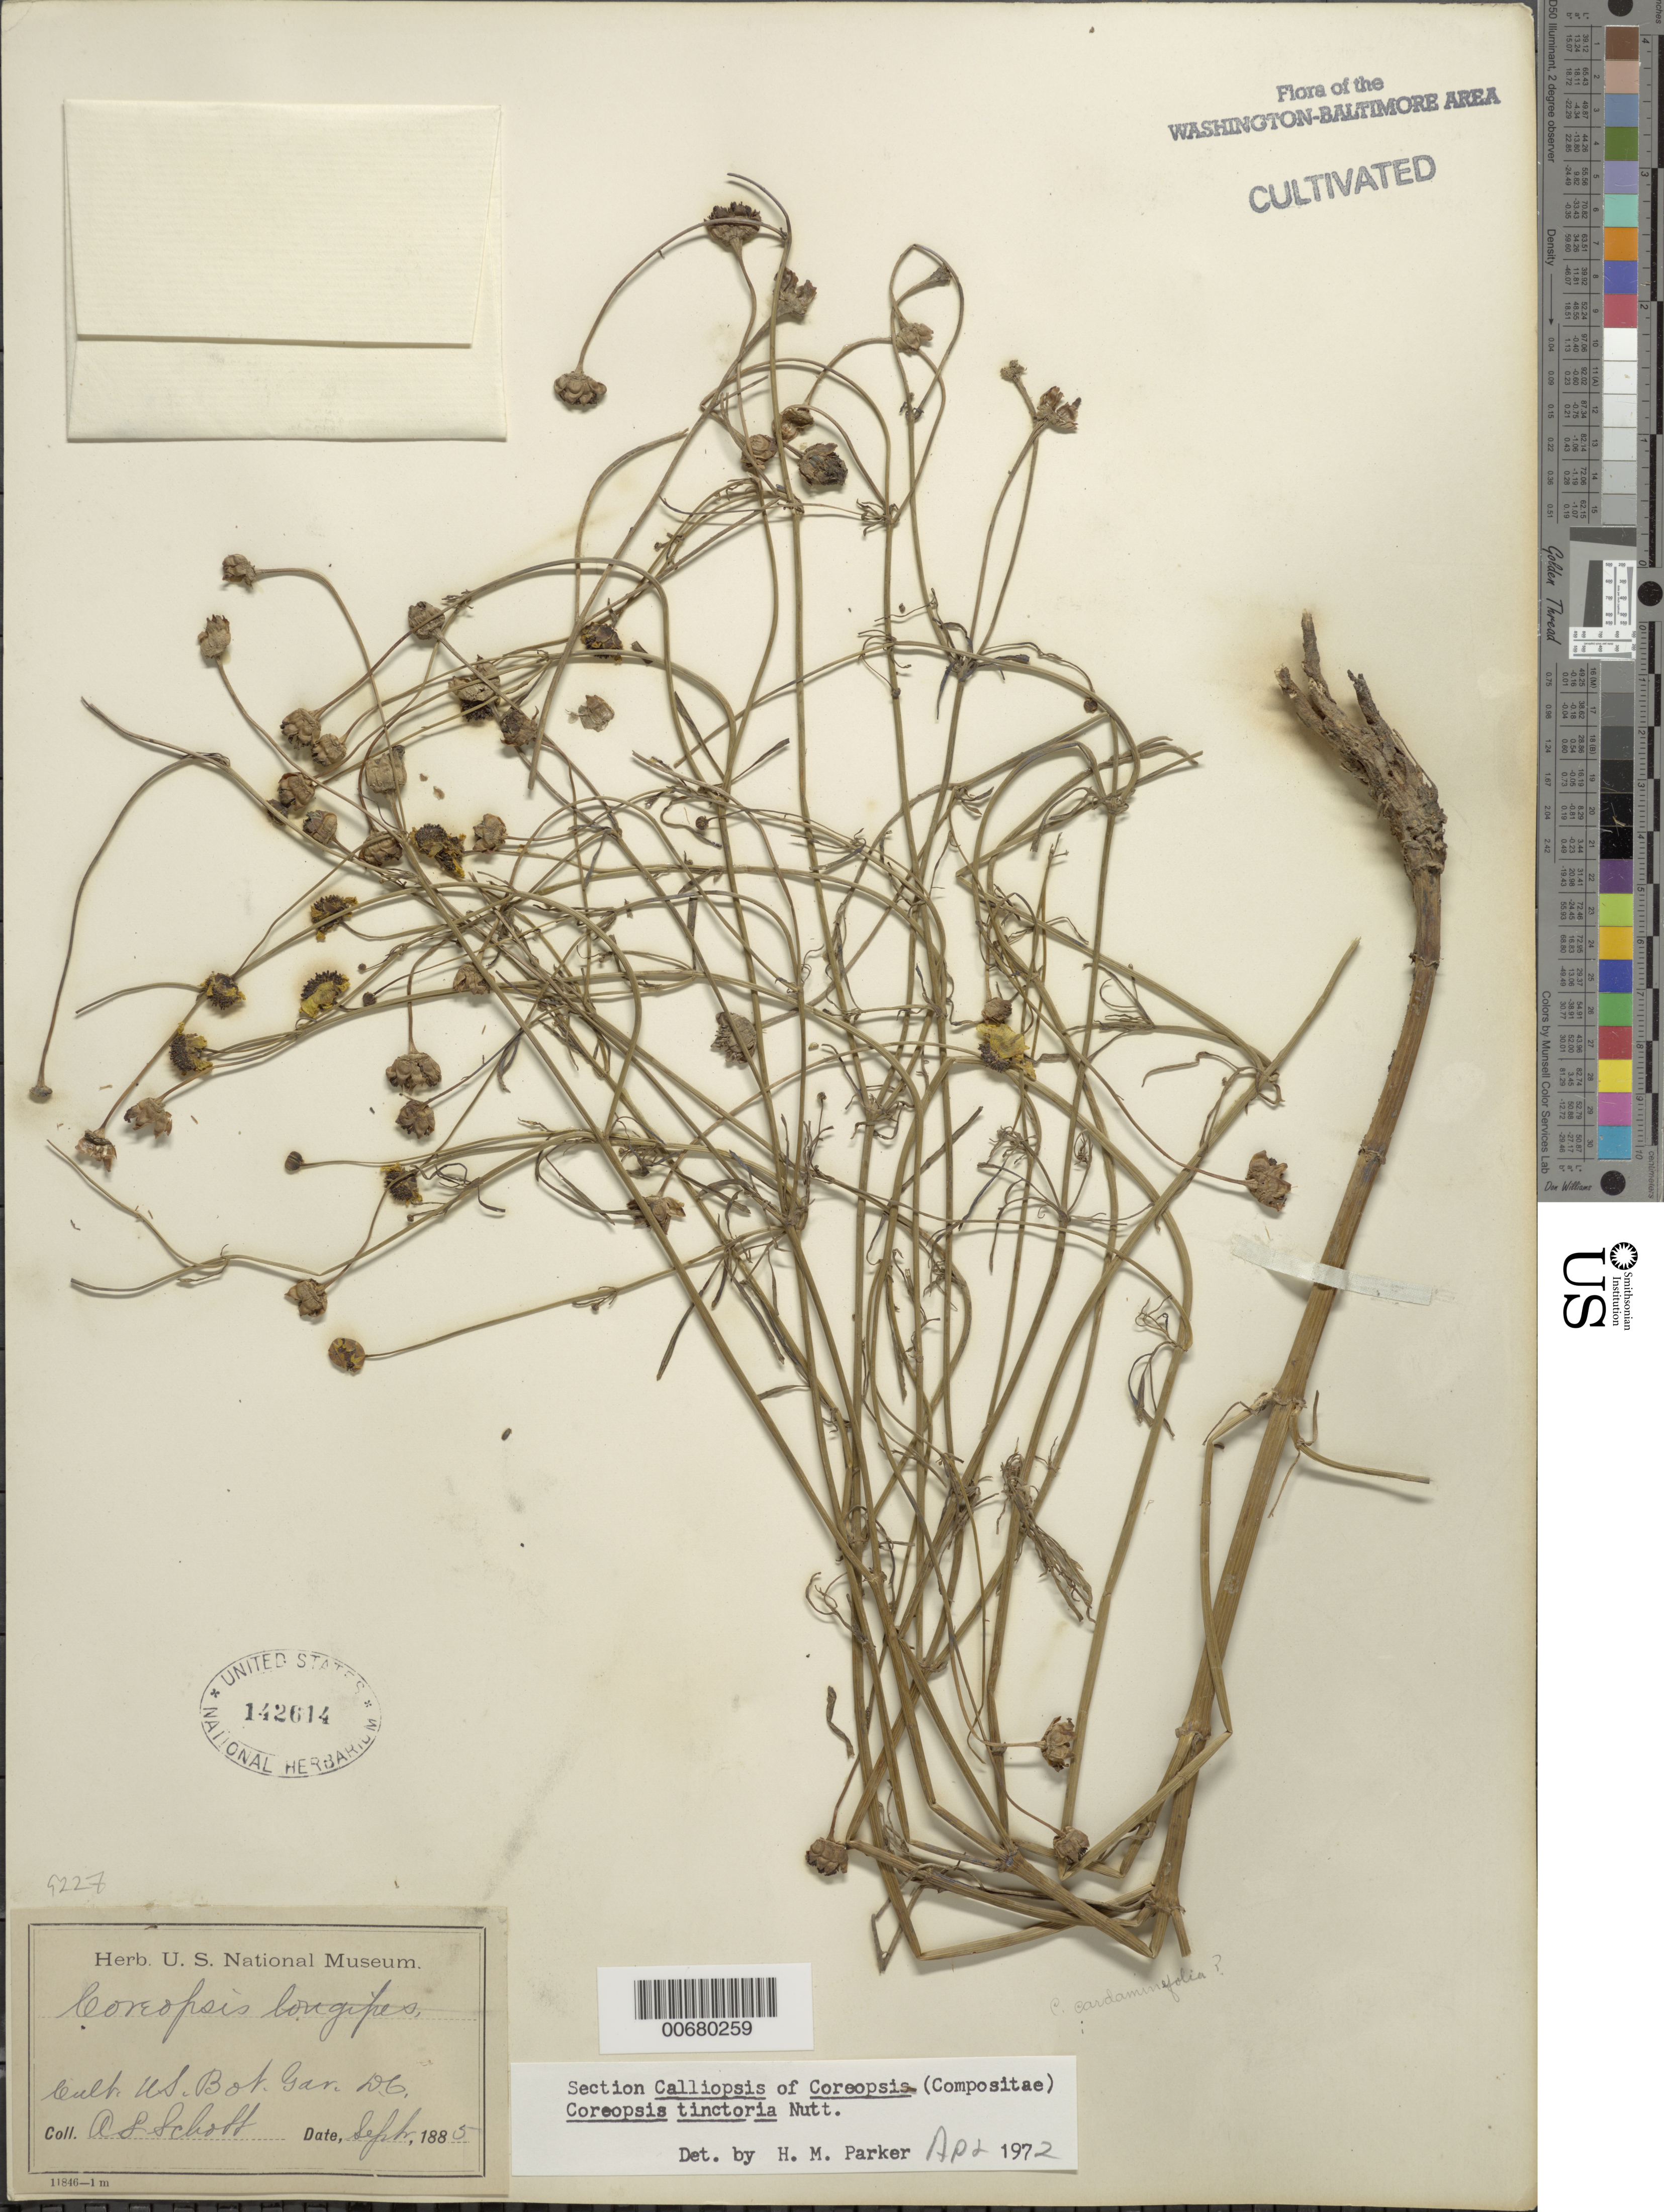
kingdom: Plantae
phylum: Tracheophyta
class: Magnoliopsida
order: Asterales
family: Asteraceae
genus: Coreopsis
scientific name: Coreopsis tinctoria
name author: Nutt.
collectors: A. L. Schott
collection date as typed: Sep 1885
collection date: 1885-09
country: United States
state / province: District of Columbia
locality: U.S. Botanical Gardens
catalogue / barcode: US 142614